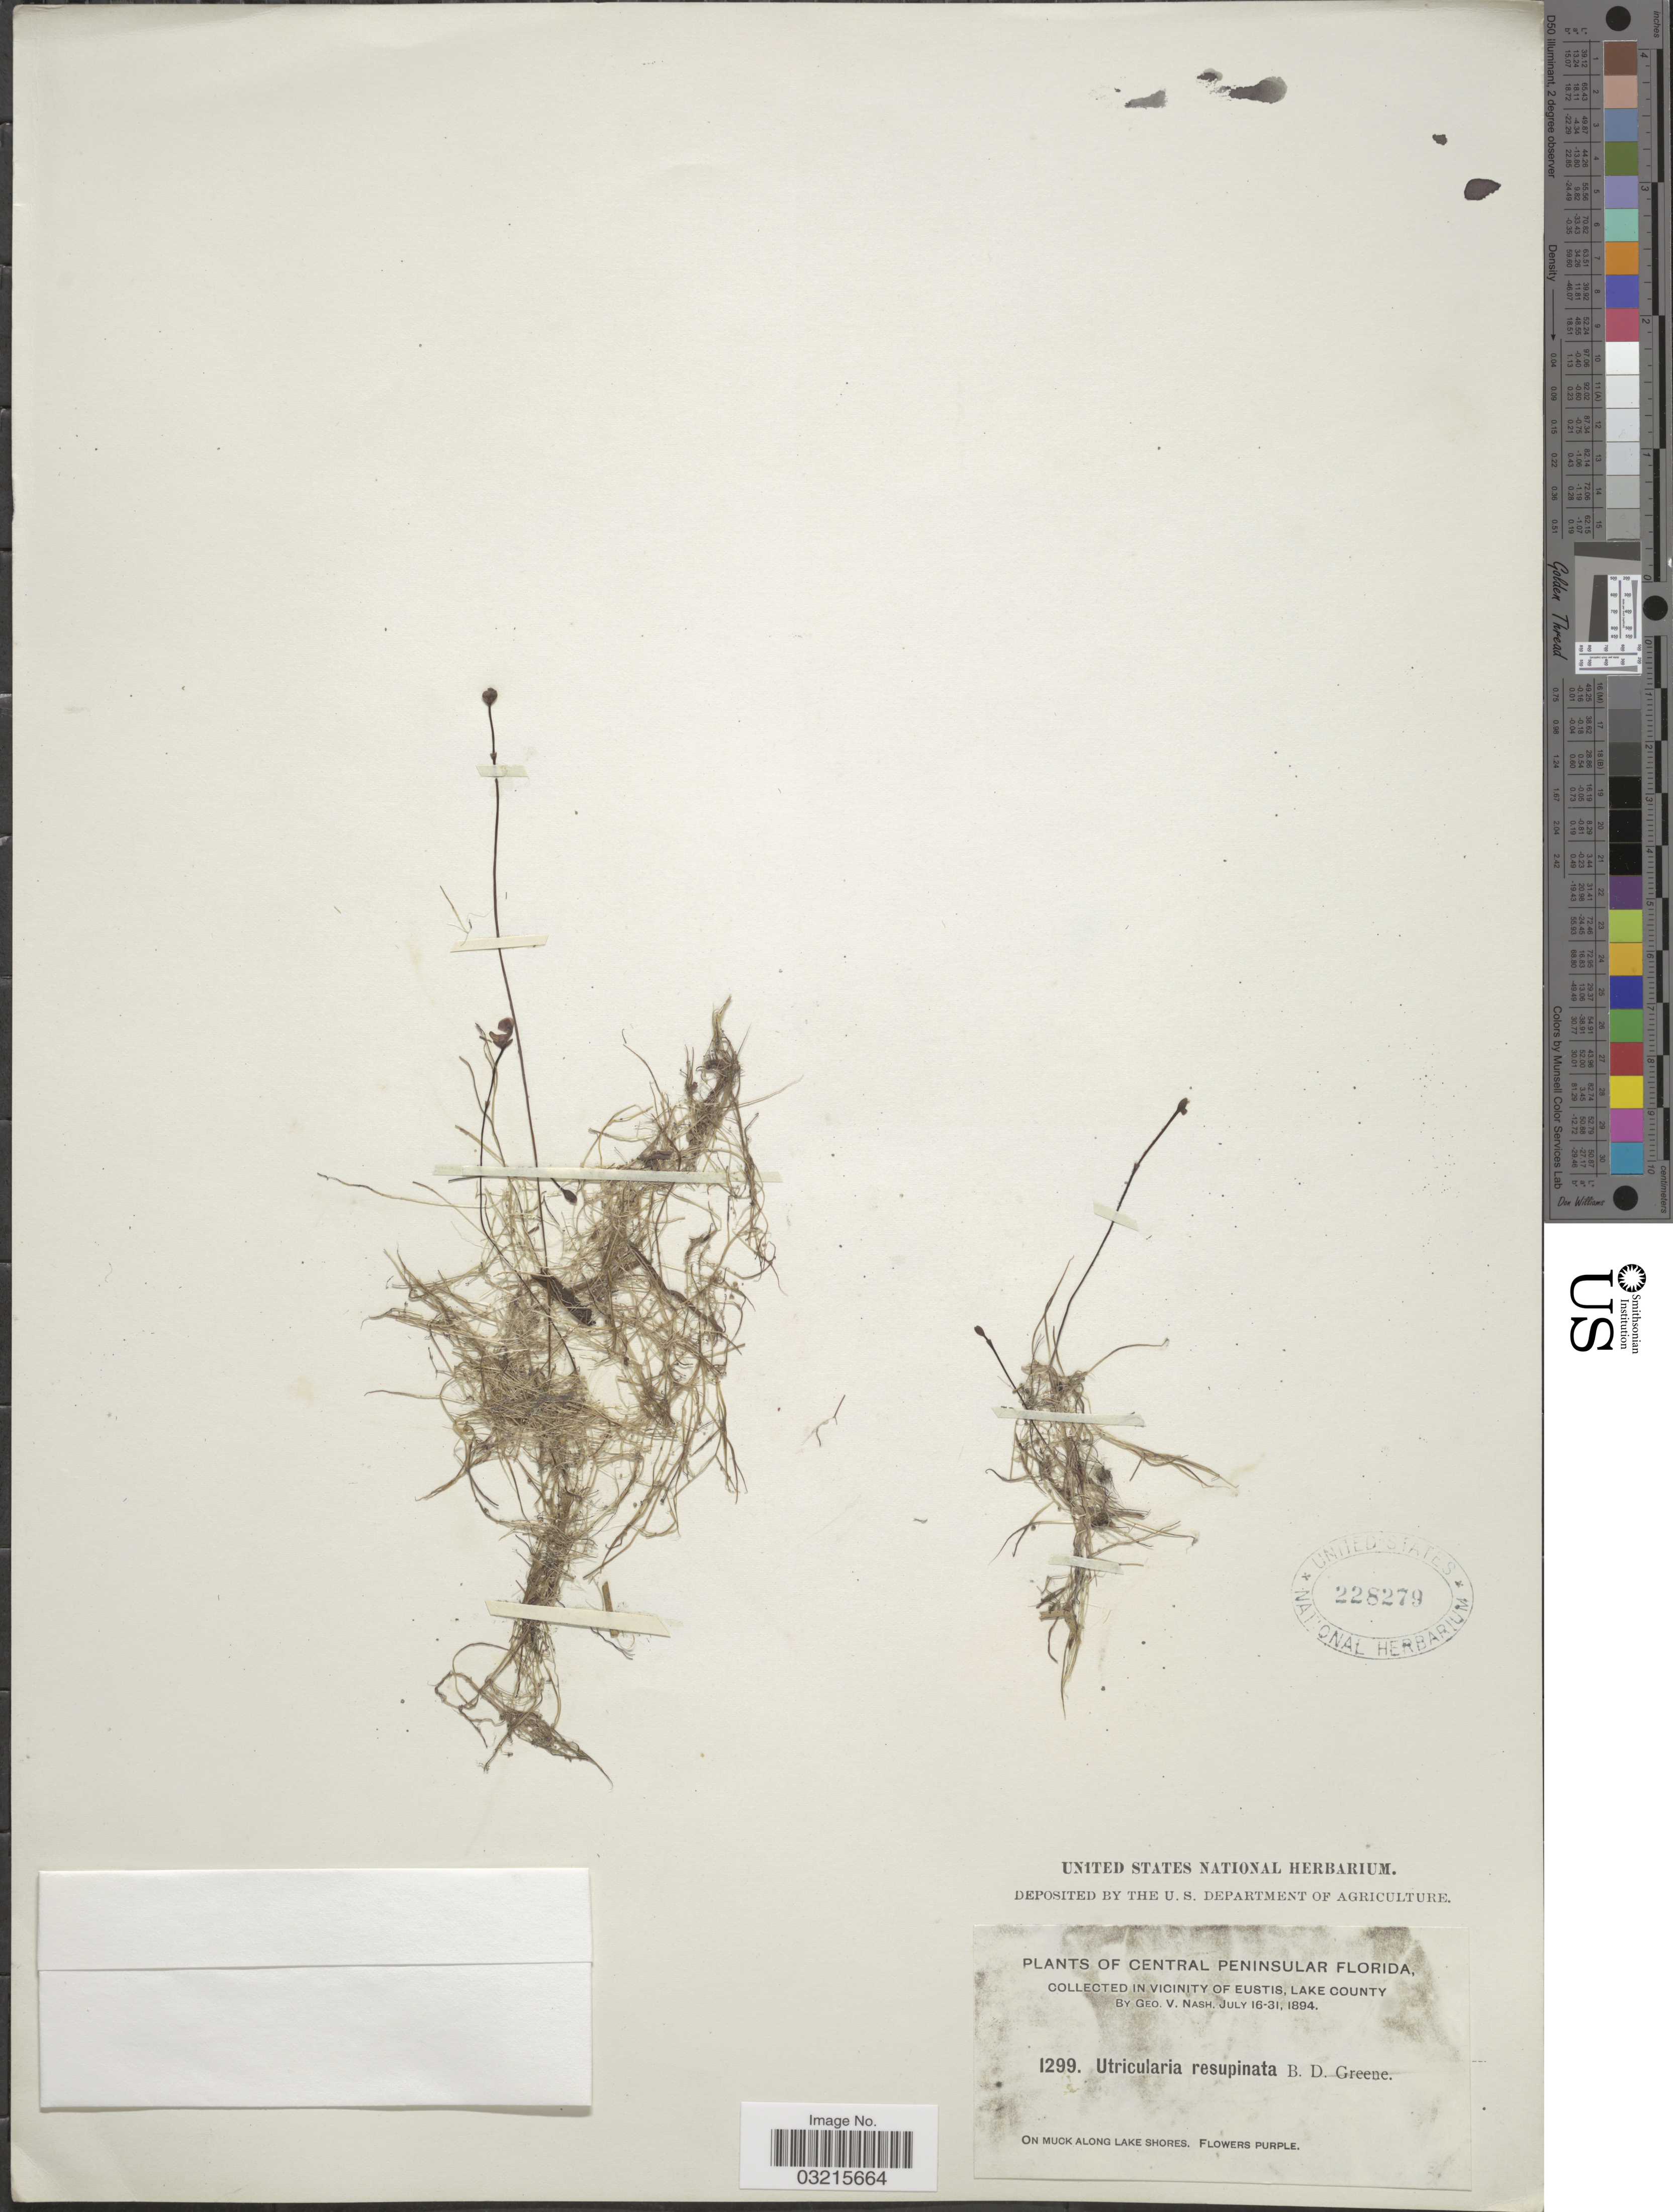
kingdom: Plantae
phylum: Tracheophyta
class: Magnoliopsida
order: Lamiales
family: Lentibulariaceae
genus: Utricularia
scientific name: Utricularia resupinata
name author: B.D. Greene ex Bigelow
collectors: G. V. Nash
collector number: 1299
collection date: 1894-07-16/1894-07-31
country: United States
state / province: Florida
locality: Central Peninsular Florida, in vicinity of Eustis, Lake County, On muck along Lake shores.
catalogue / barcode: US 228279